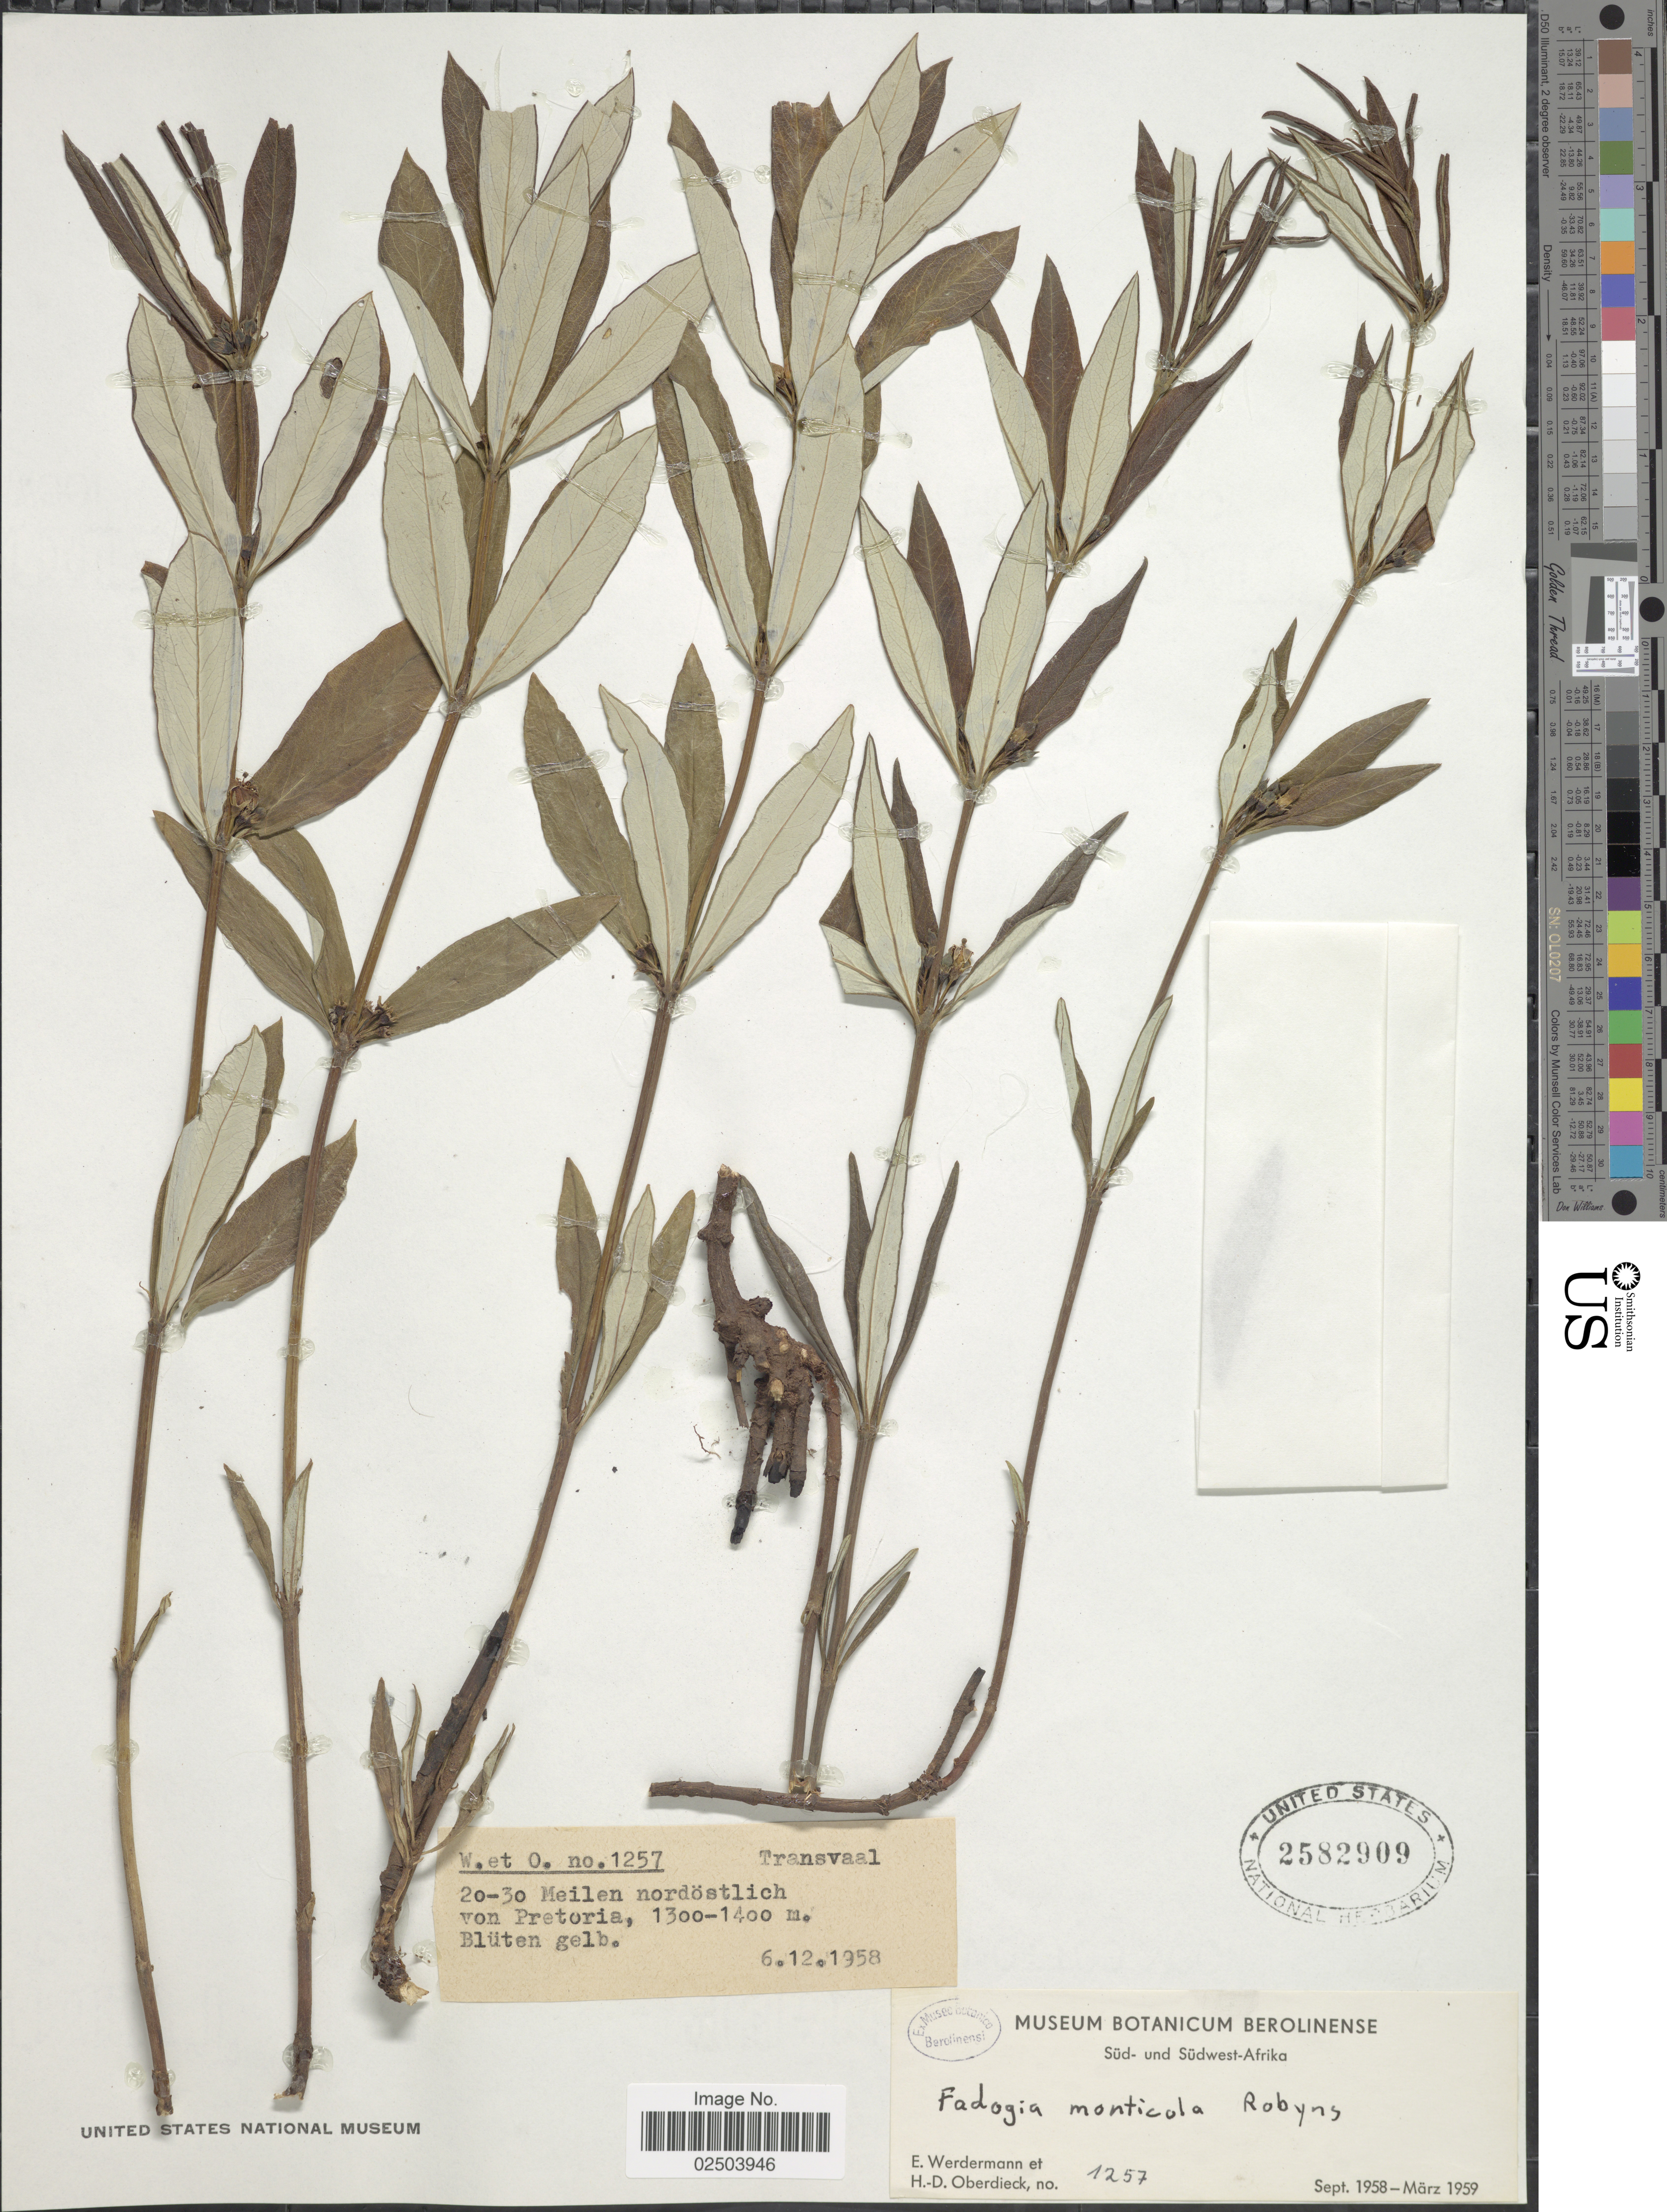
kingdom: Plantae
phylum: Tracheophyta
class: Magnoliopsida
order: Gentianales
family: Rubiaceae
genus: Fadogia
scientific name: Fadogia homblei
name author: De Wild.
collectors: E. Werdermann & H. Oberdieck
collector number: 1257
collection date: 1958-12-06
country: South Africa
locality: Sud- und Sudwest-Afrika. 20-30 Meilen nordostlich von Pretoria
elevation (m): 1300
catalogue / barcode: US 2582909